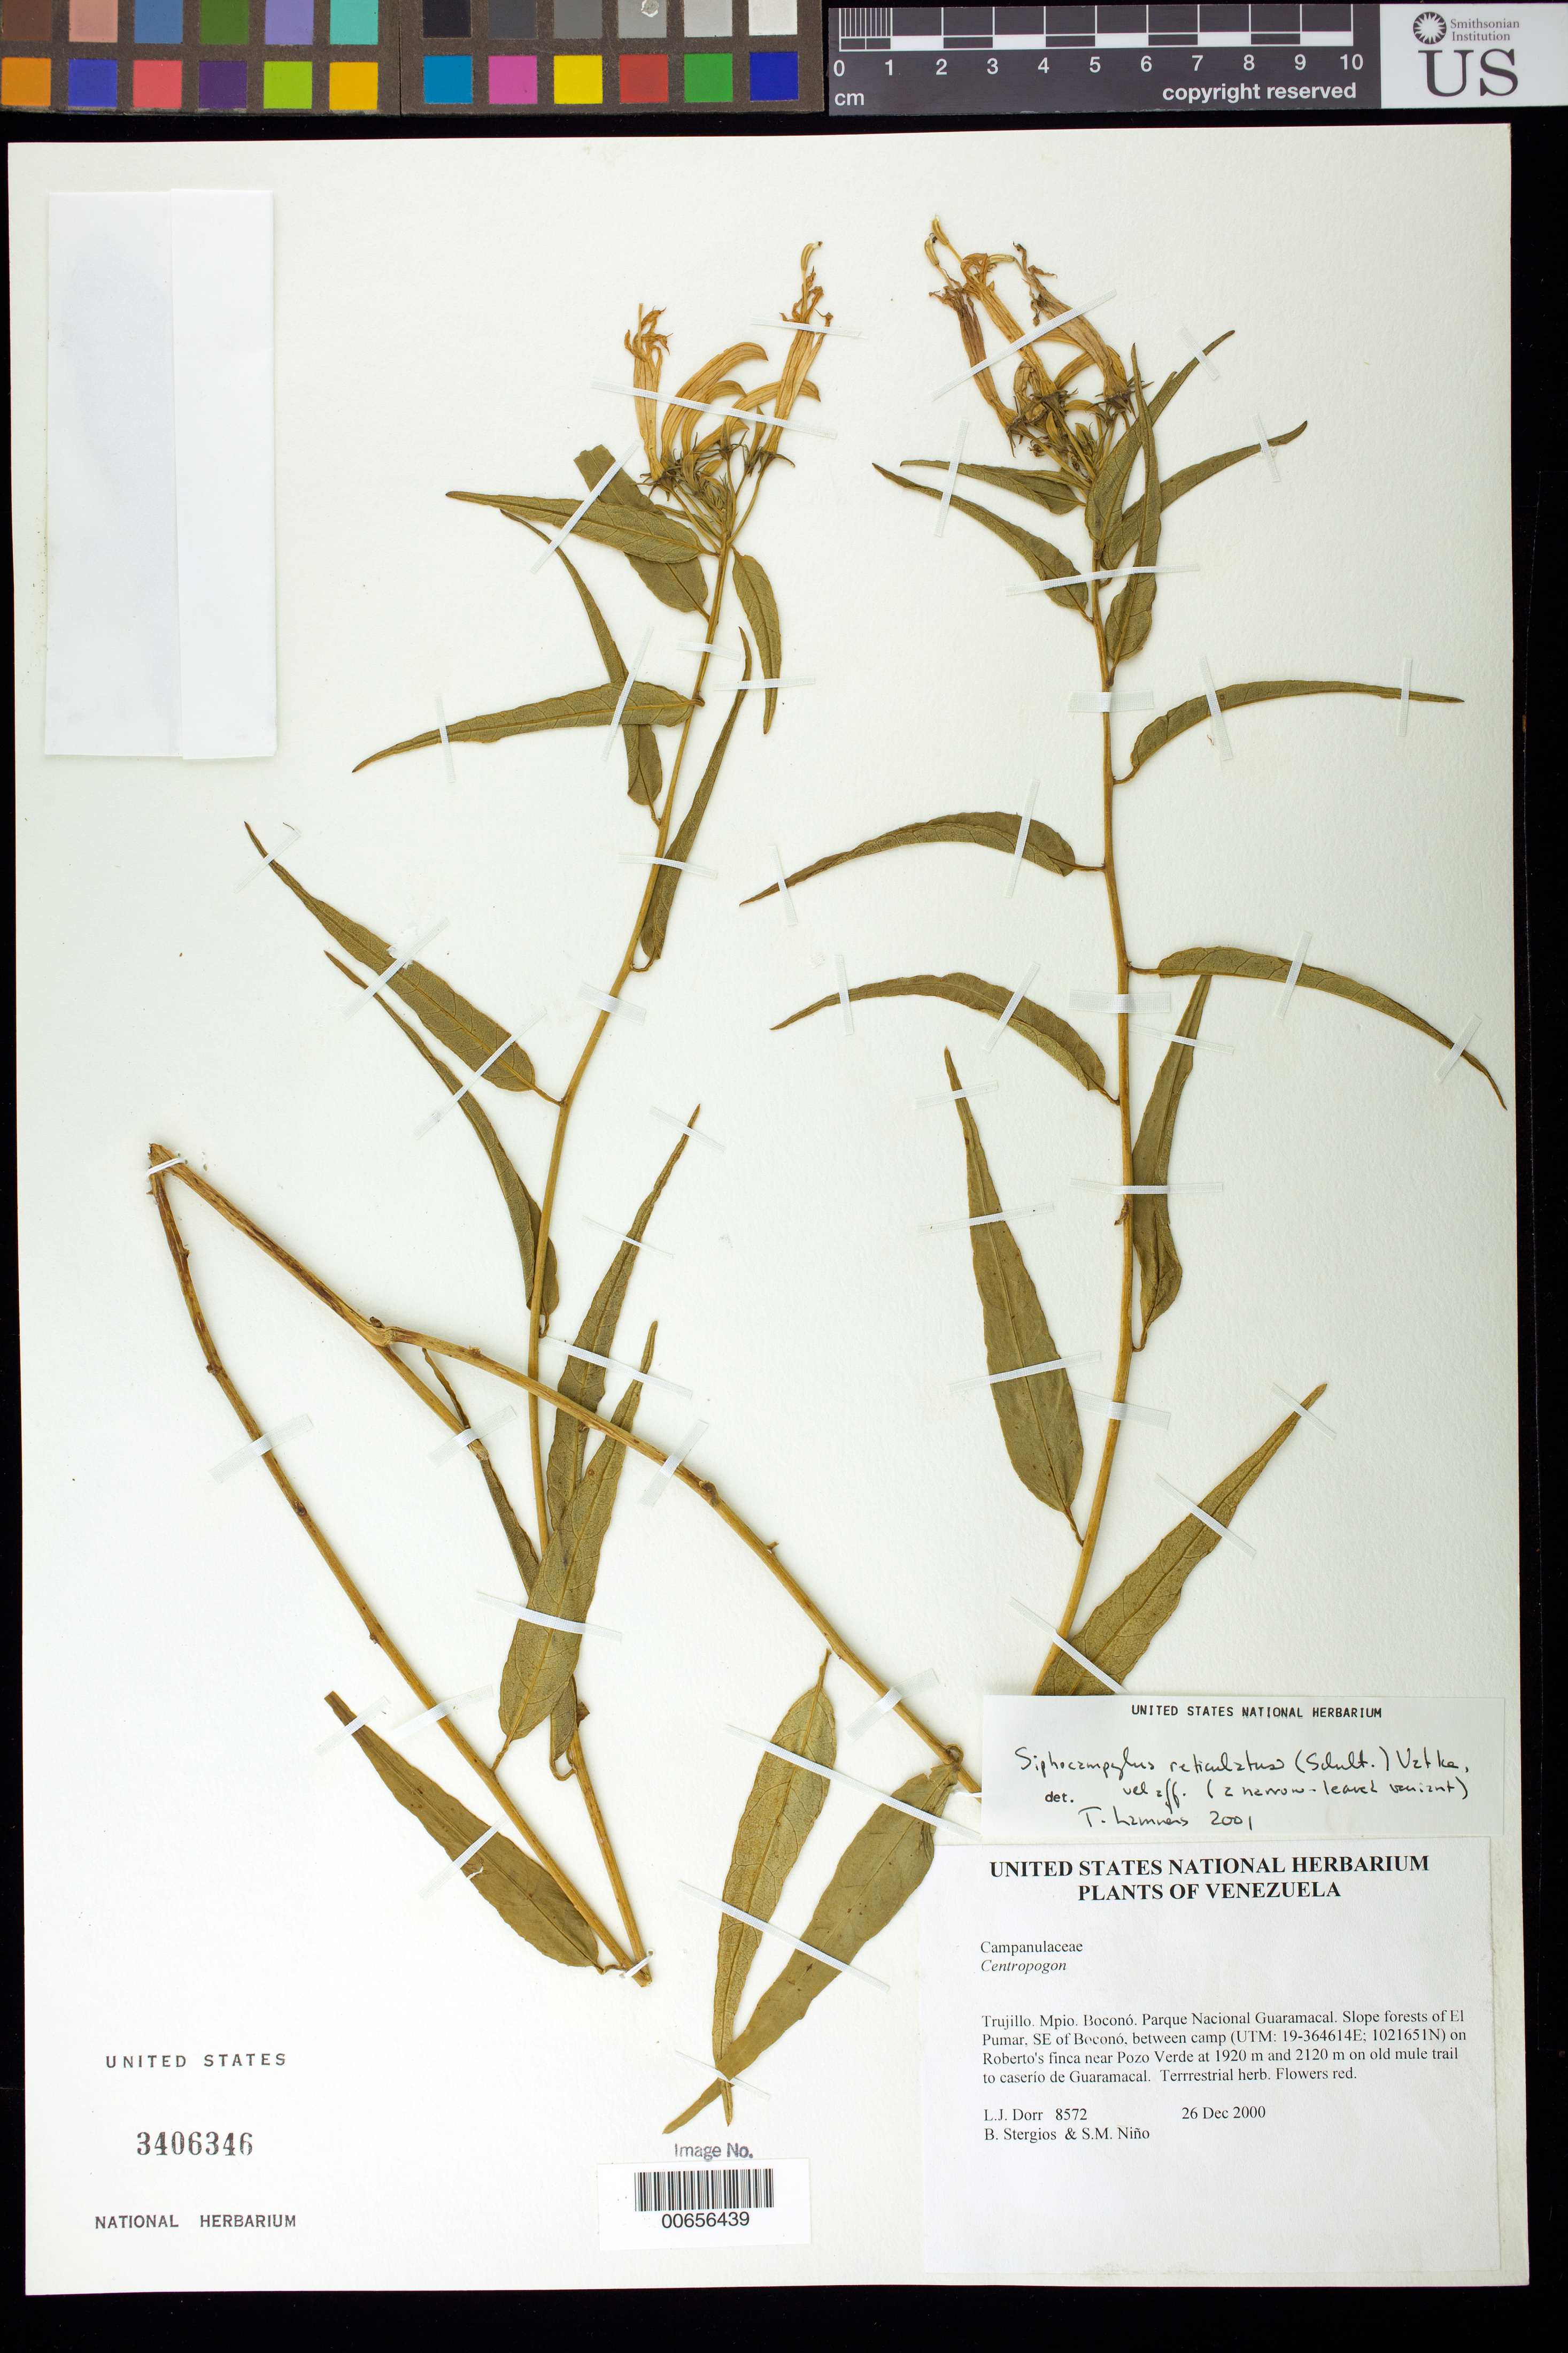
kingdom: Plantae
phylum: Tracheophyta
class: Magnoliopsida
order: Asterales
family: Campanulaceae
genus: Siphocampylus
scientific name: Siphocampylus reticulatus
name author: (Willd. ex Schult. & Roem.) Klotzsch & H. Karst. ex Vatke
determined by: Lammers, T. G.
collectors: L. J. Dorr, B. G. Stergios & S. M. Niño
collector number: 8572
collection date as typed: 26 Dec 2000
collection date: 2000-12-26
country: Venezuela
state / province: Trujillo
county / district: Boconó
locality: Parque Nacional Guaramacal. El Pumar, SE of Boconó, between camp on Roberto's finca near Pozo Verde at 1920 m and 2120 m on old mule trail to caserío de Guaramacal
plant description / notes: OSH, PORT, US, VEN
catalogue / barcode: US 3406346